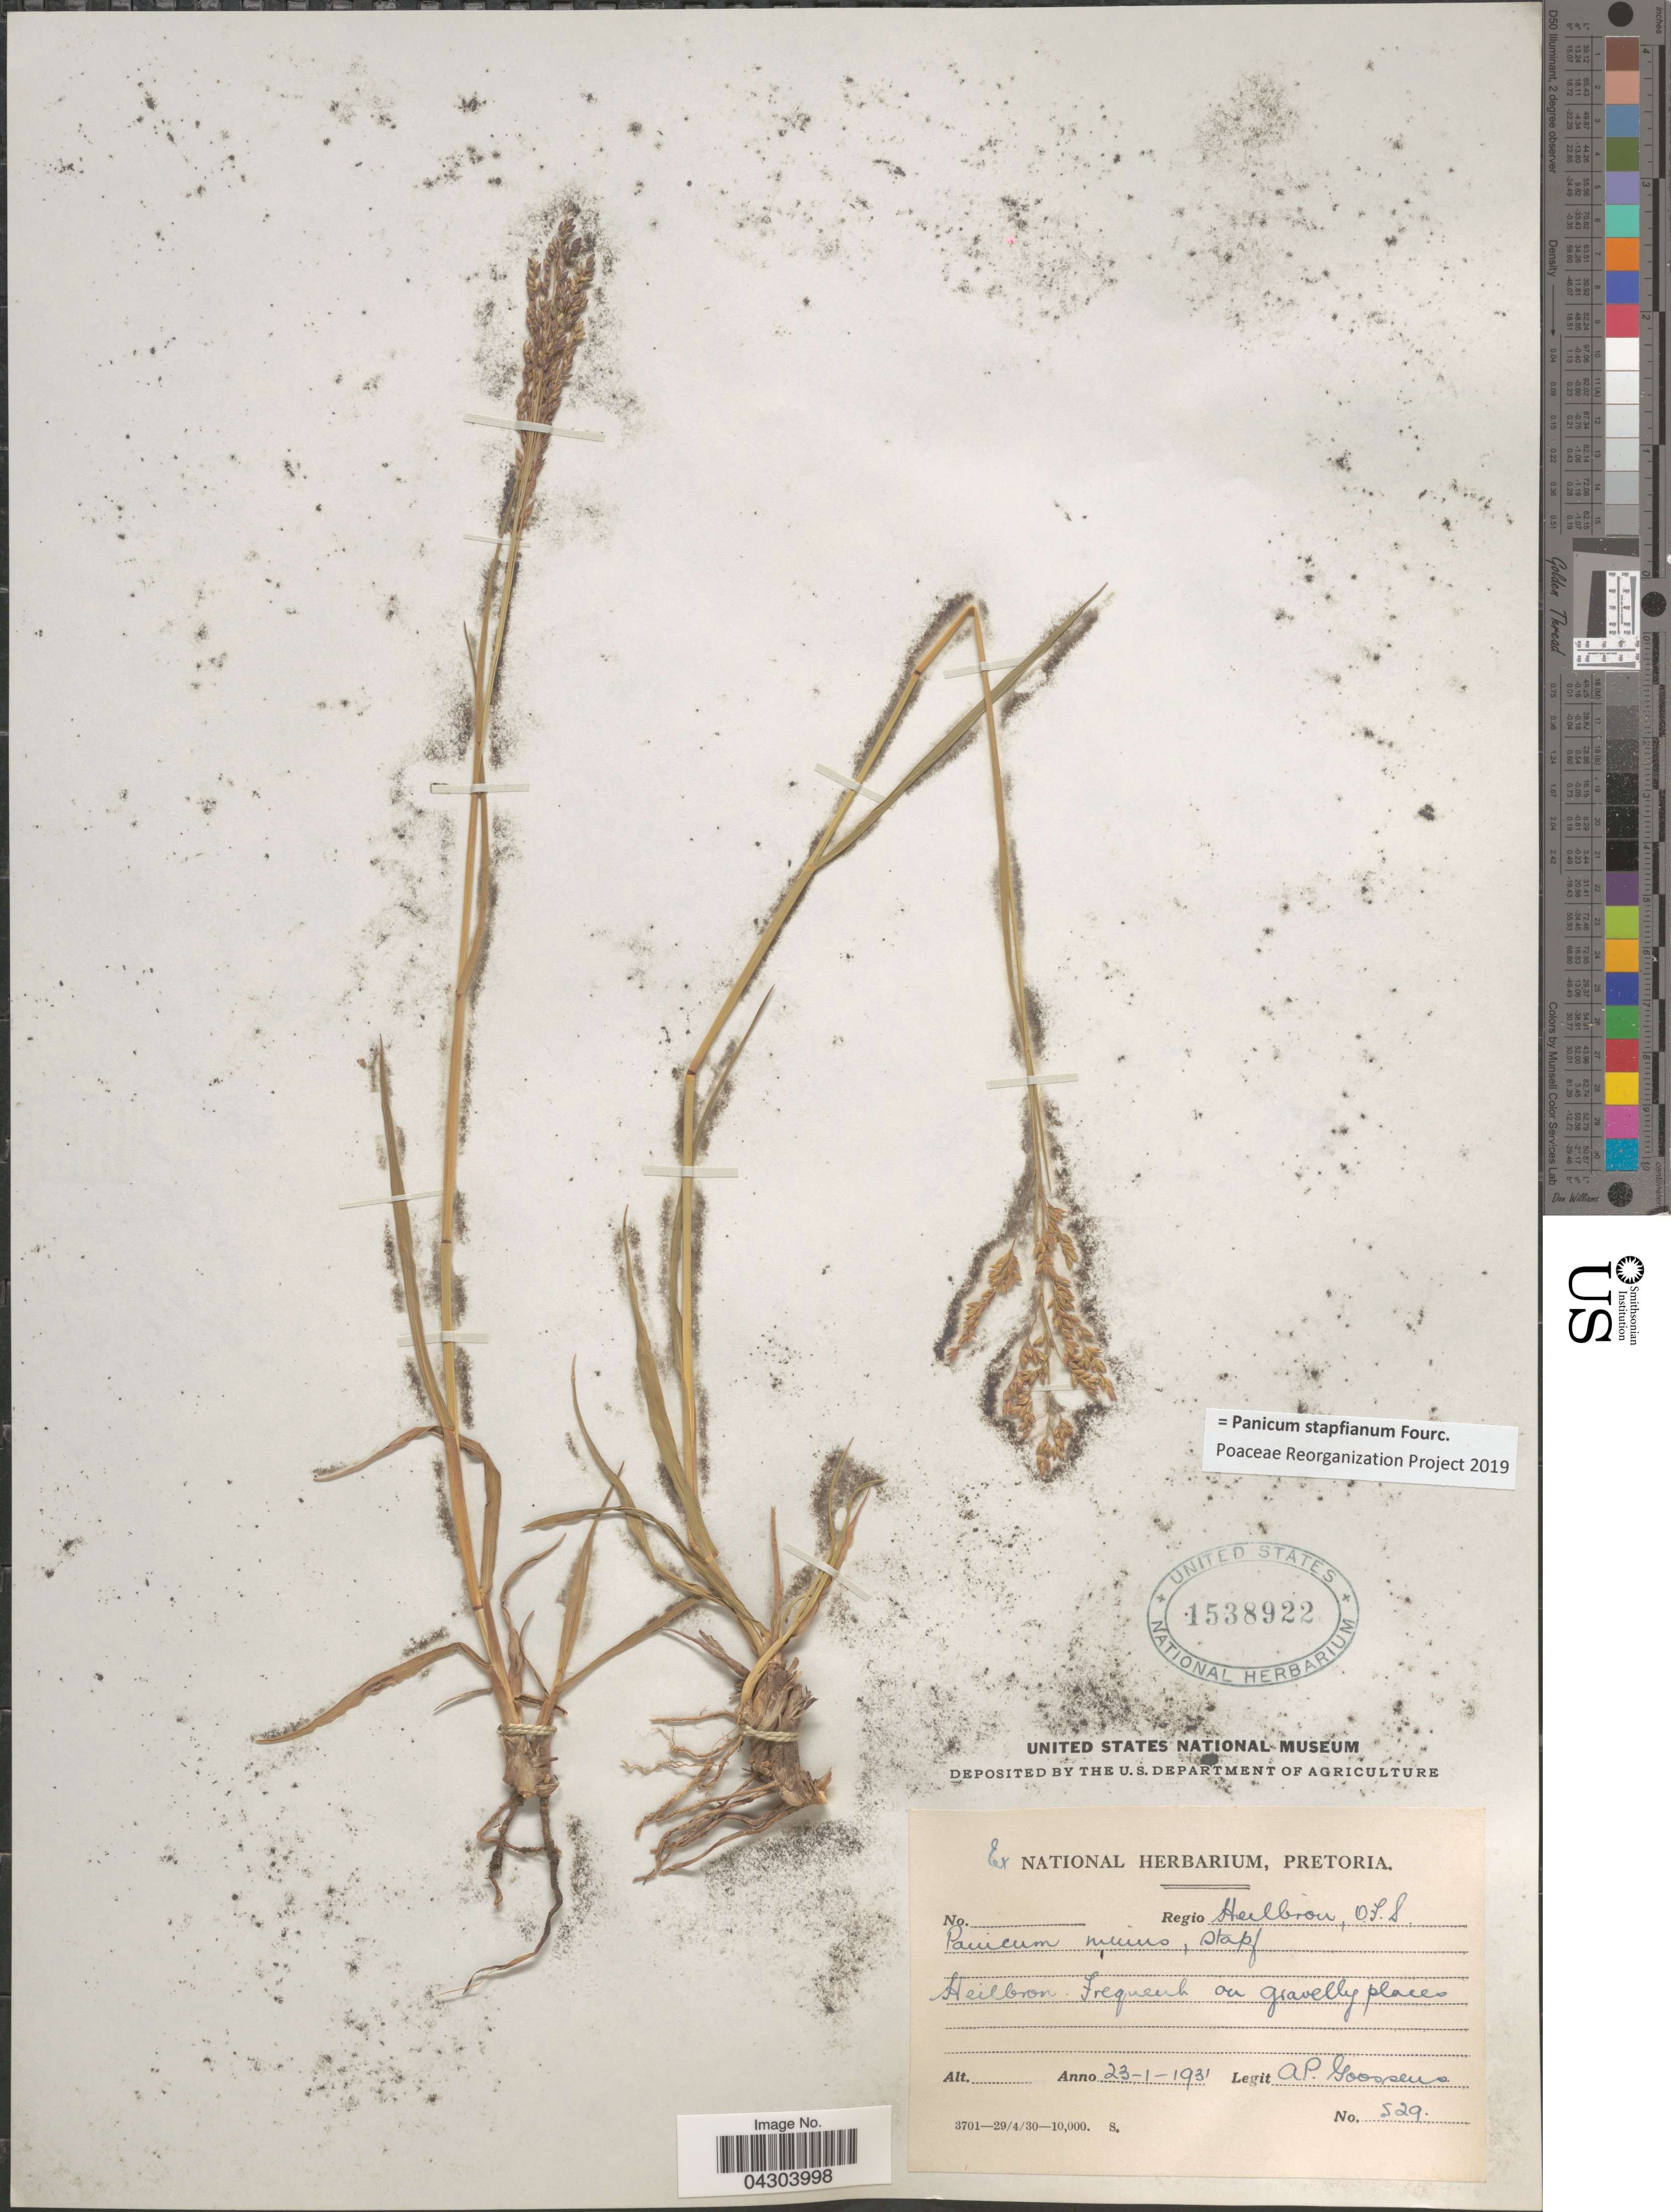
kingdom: Plantae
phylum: Tracheophyta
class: Liliopsida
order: Poales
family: Poaceae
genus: Panicum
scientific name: Panicum stapfianum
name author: Fourc.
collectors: A. P. G. Goossens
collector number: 529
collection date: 1931-01-23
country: South Africa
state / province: Free State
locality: Regio Heilbron, O.F.S. Heilbron.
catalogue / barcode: US 1538922